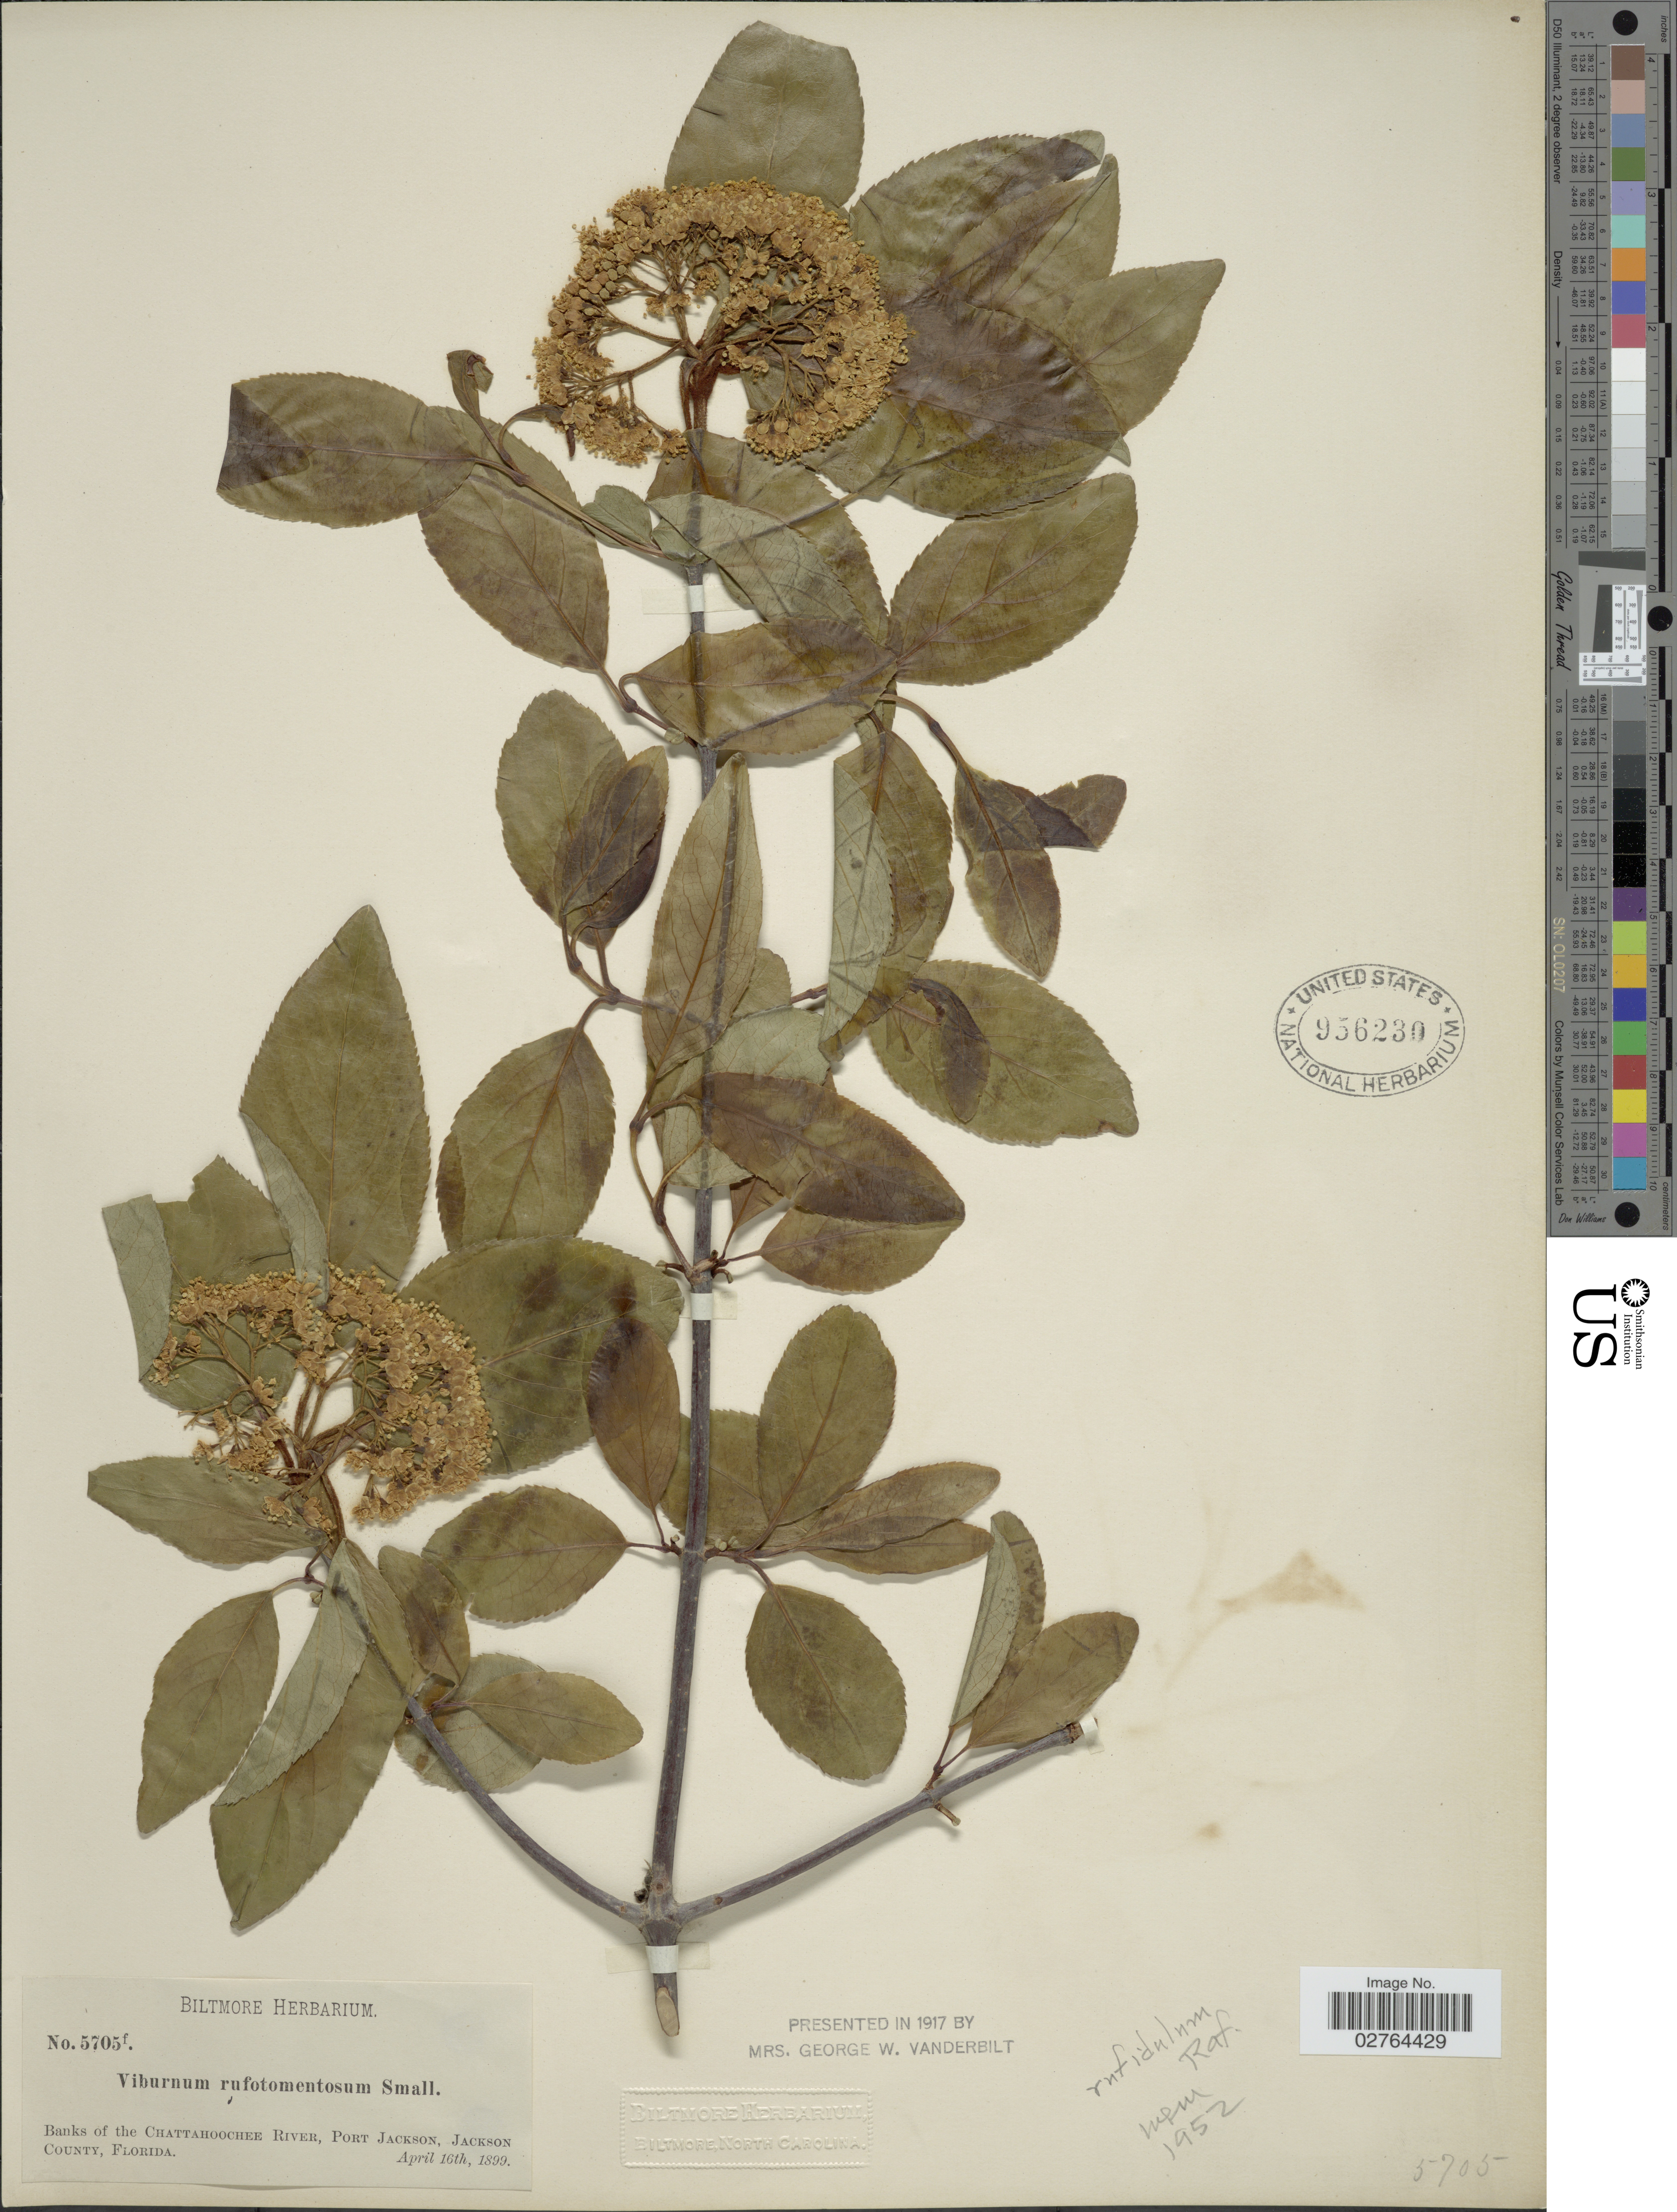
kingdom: Plantae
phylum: Tracheophyta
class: Magnoliopsida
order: Dipsacales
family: Viburnaceae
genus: Viburnum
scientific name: Viburnum rufidulum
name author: Raf.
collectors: ex herb. Biltmore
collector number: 5705f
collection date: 1899-04-16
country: United States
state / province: Florida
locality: Banks of the Chattahoochee River, Port Jackson, Jackson County.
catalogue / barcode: US 956230